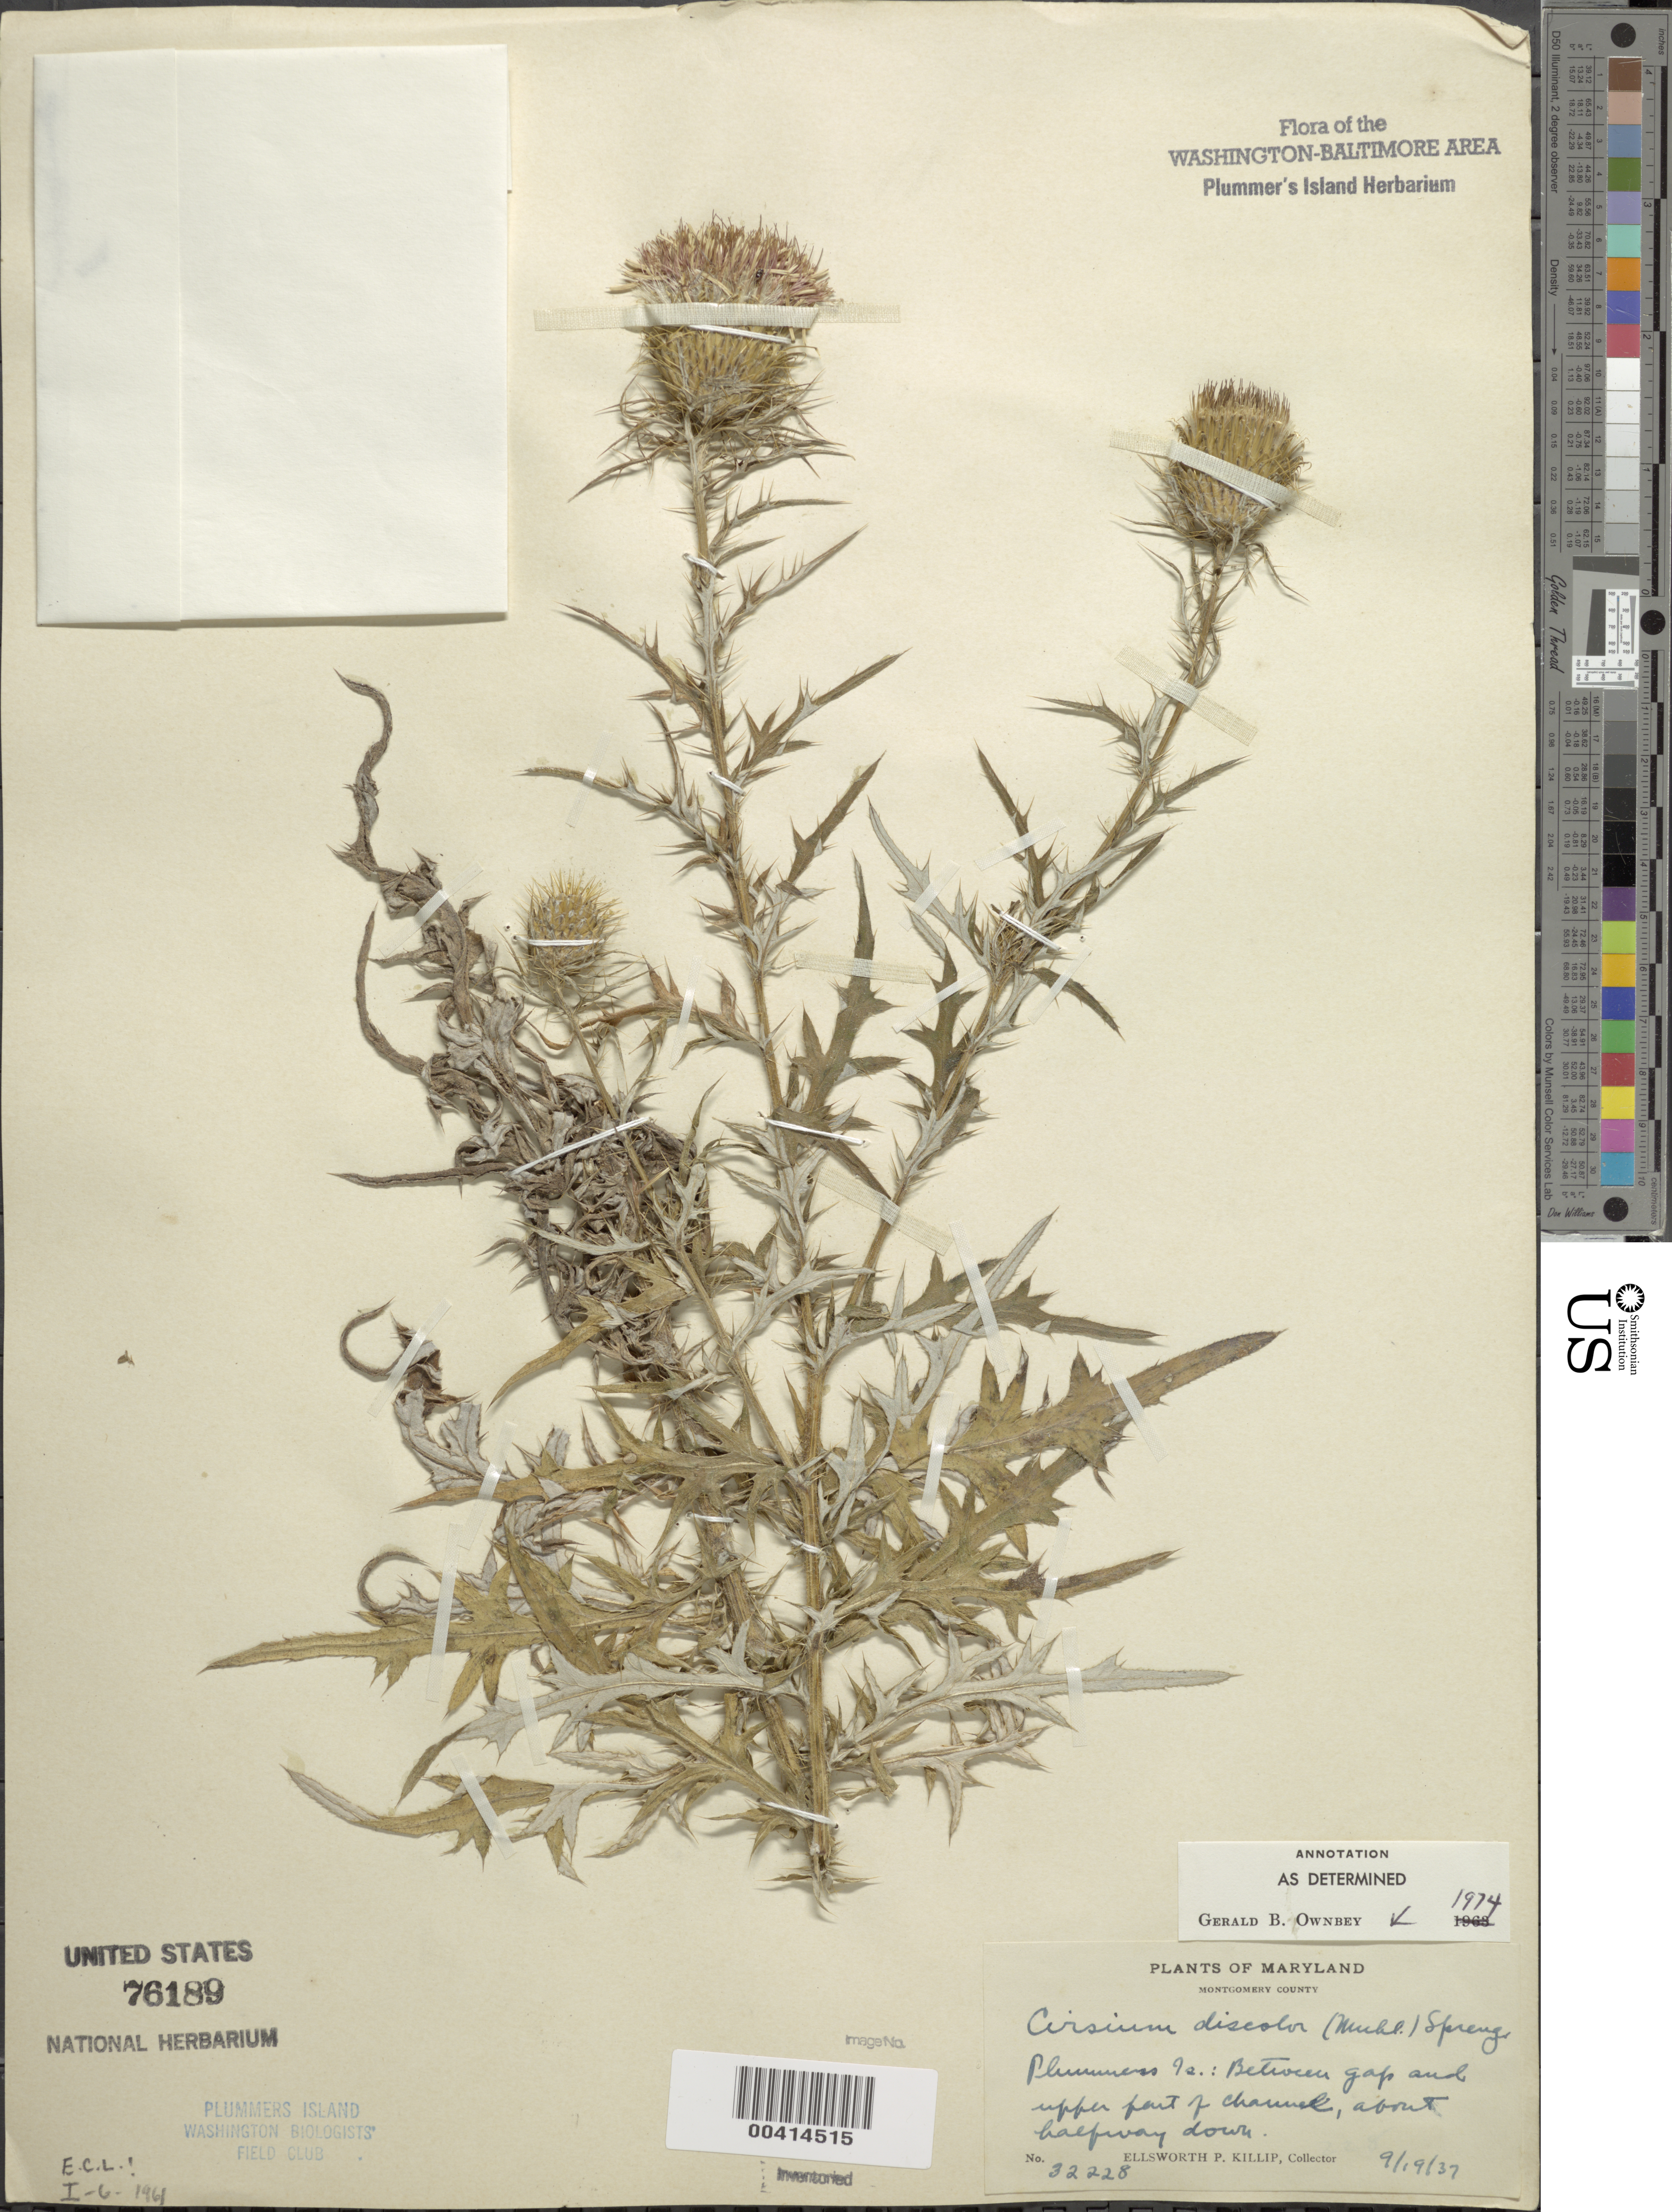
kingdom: Plantae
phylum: Tracheophyta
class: Magnoliopsida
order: Asterales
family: Asteraceae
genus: Cirsium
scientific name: Cirsium discolor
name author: (Muhl. ex Willd.) Spreng.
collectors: E. P. Killip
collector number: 32228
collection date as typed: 19 Sep 1937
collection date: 1937-09-19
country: United States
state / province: Maryland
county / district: Montgomery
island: Plummers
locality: Plummer's Island; between gap and upper part of channel, about halfway down C. & O. Canal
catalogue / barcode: US 76189